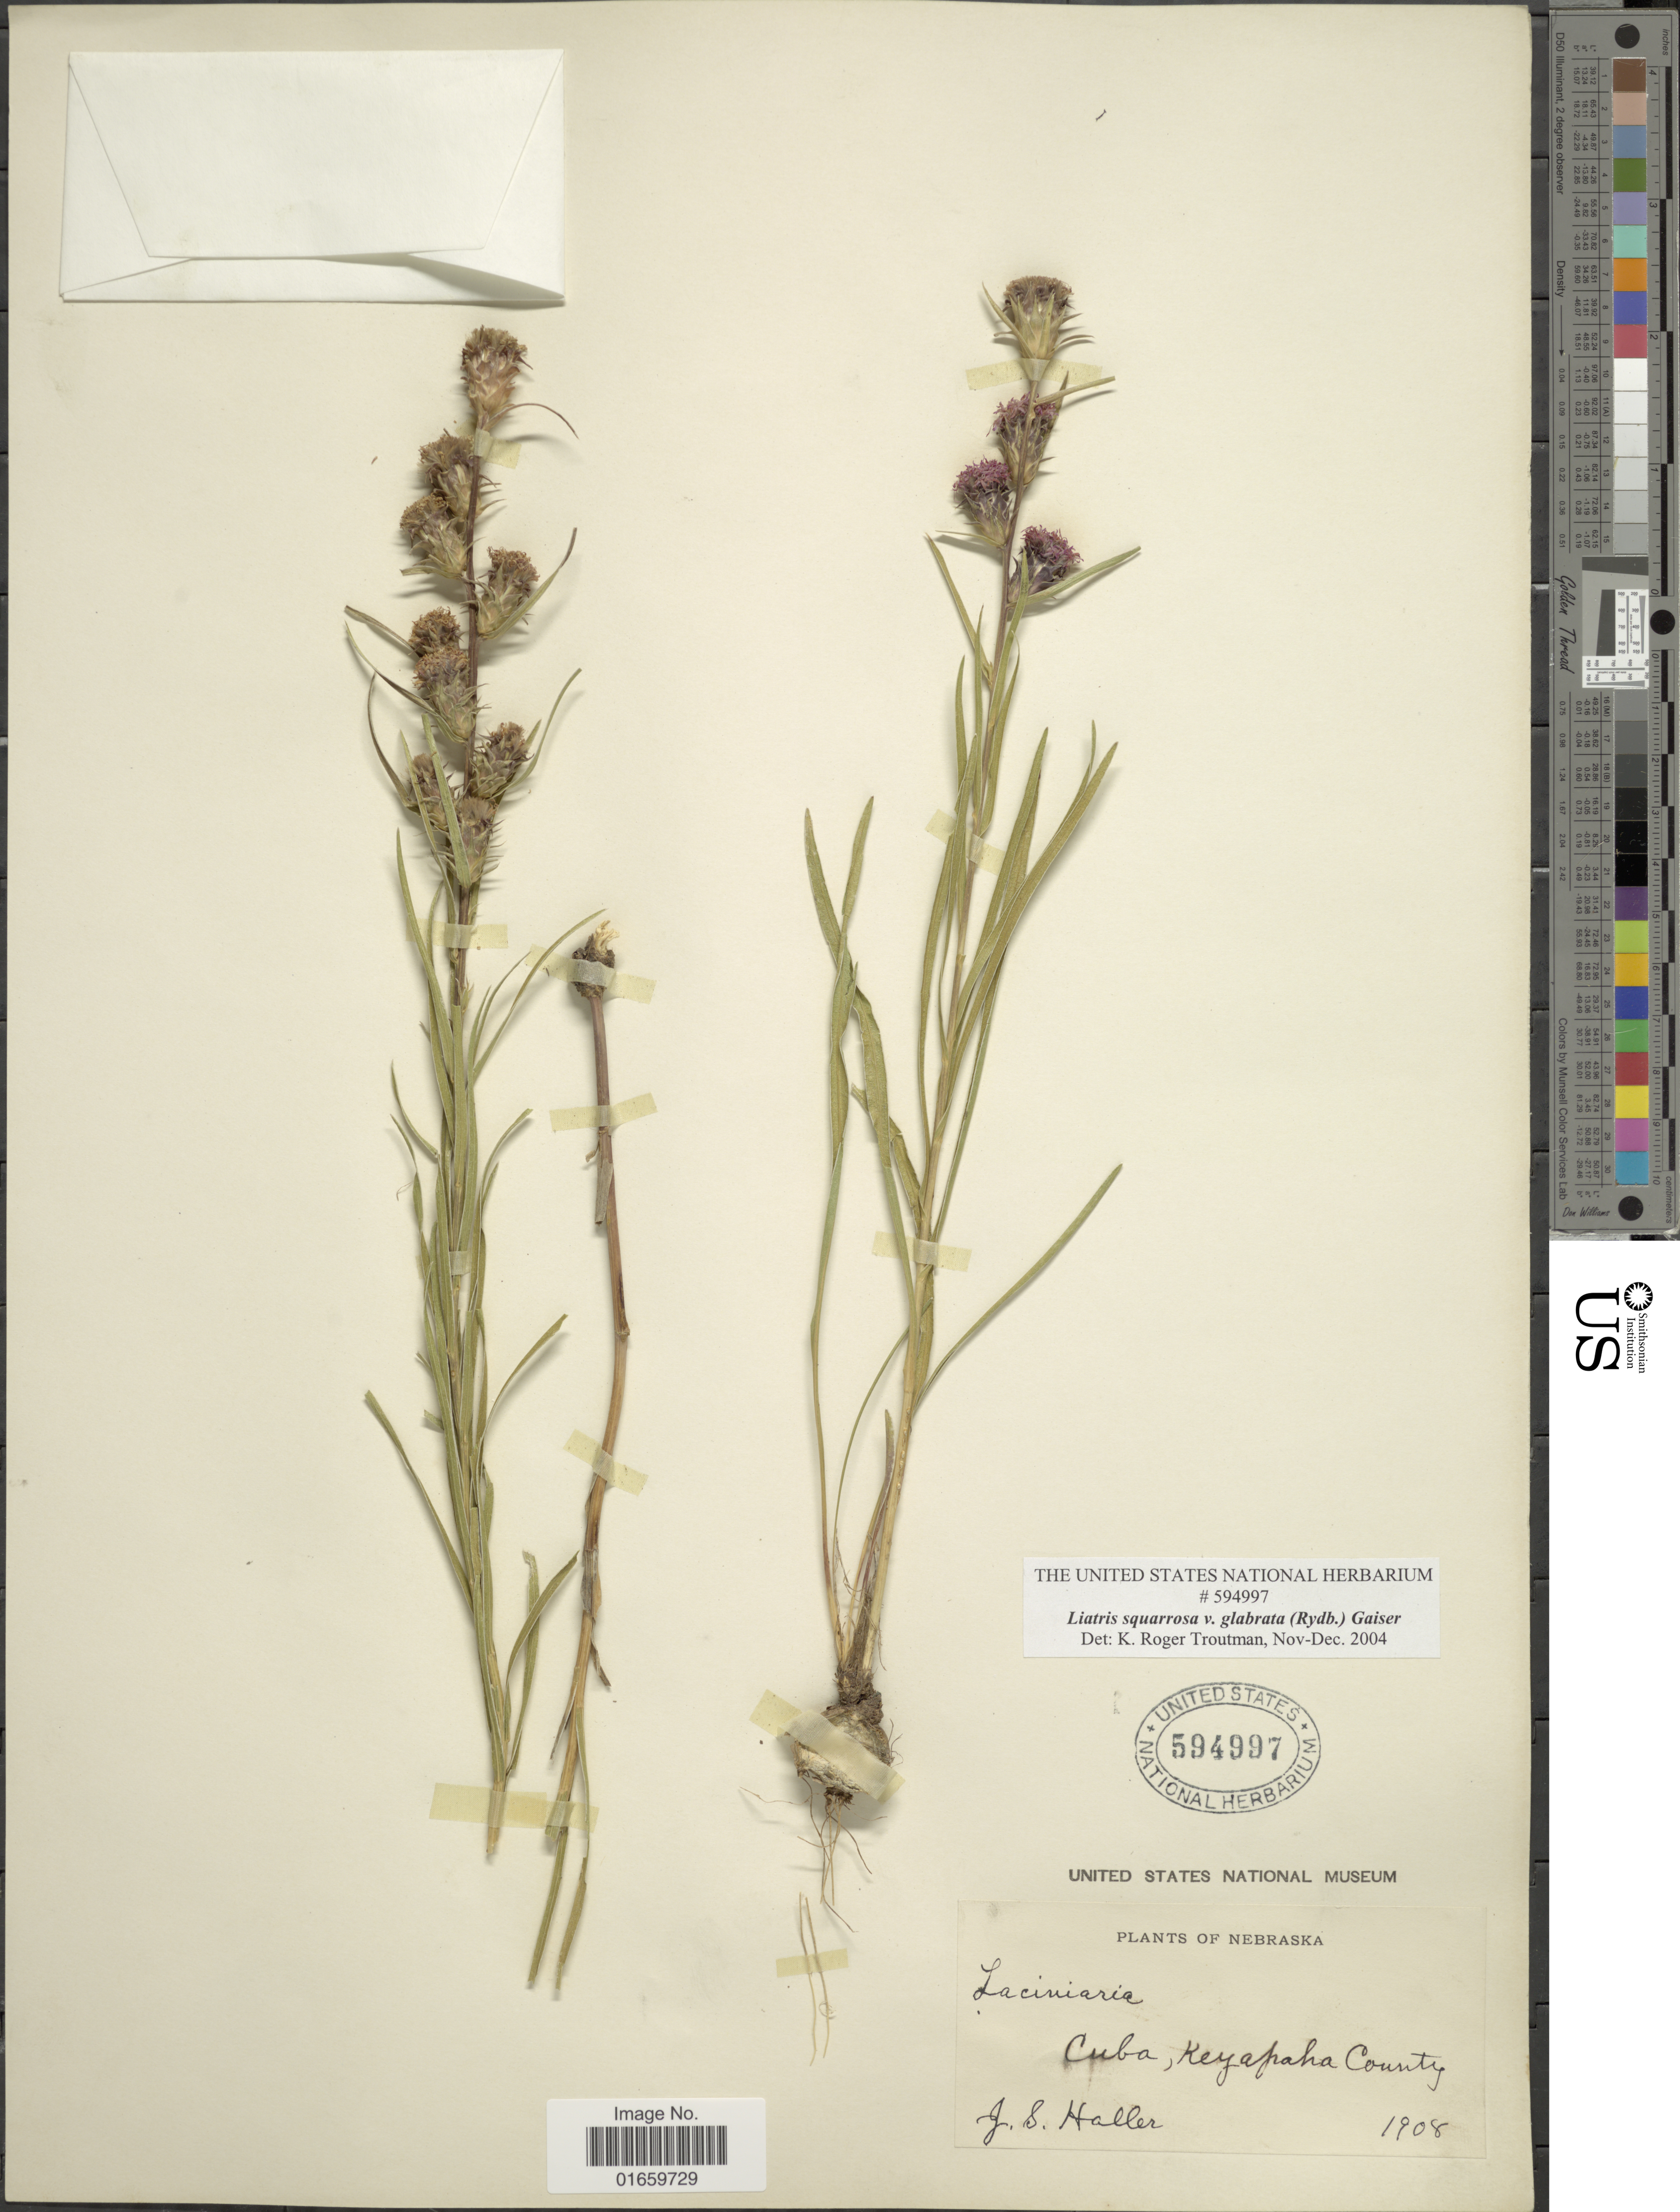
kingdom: Plantae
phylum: Tracheophyta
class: Magnoliopsida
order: Asterales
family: Asteraceae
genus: Liatris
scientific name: Liatris squarrosa var. glabrata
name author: (Rydb.) Gaiser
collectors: G. Haller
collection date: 1908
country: United States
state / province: Nebraska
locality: Cuba, Keyapaha County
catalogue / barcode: US 594997